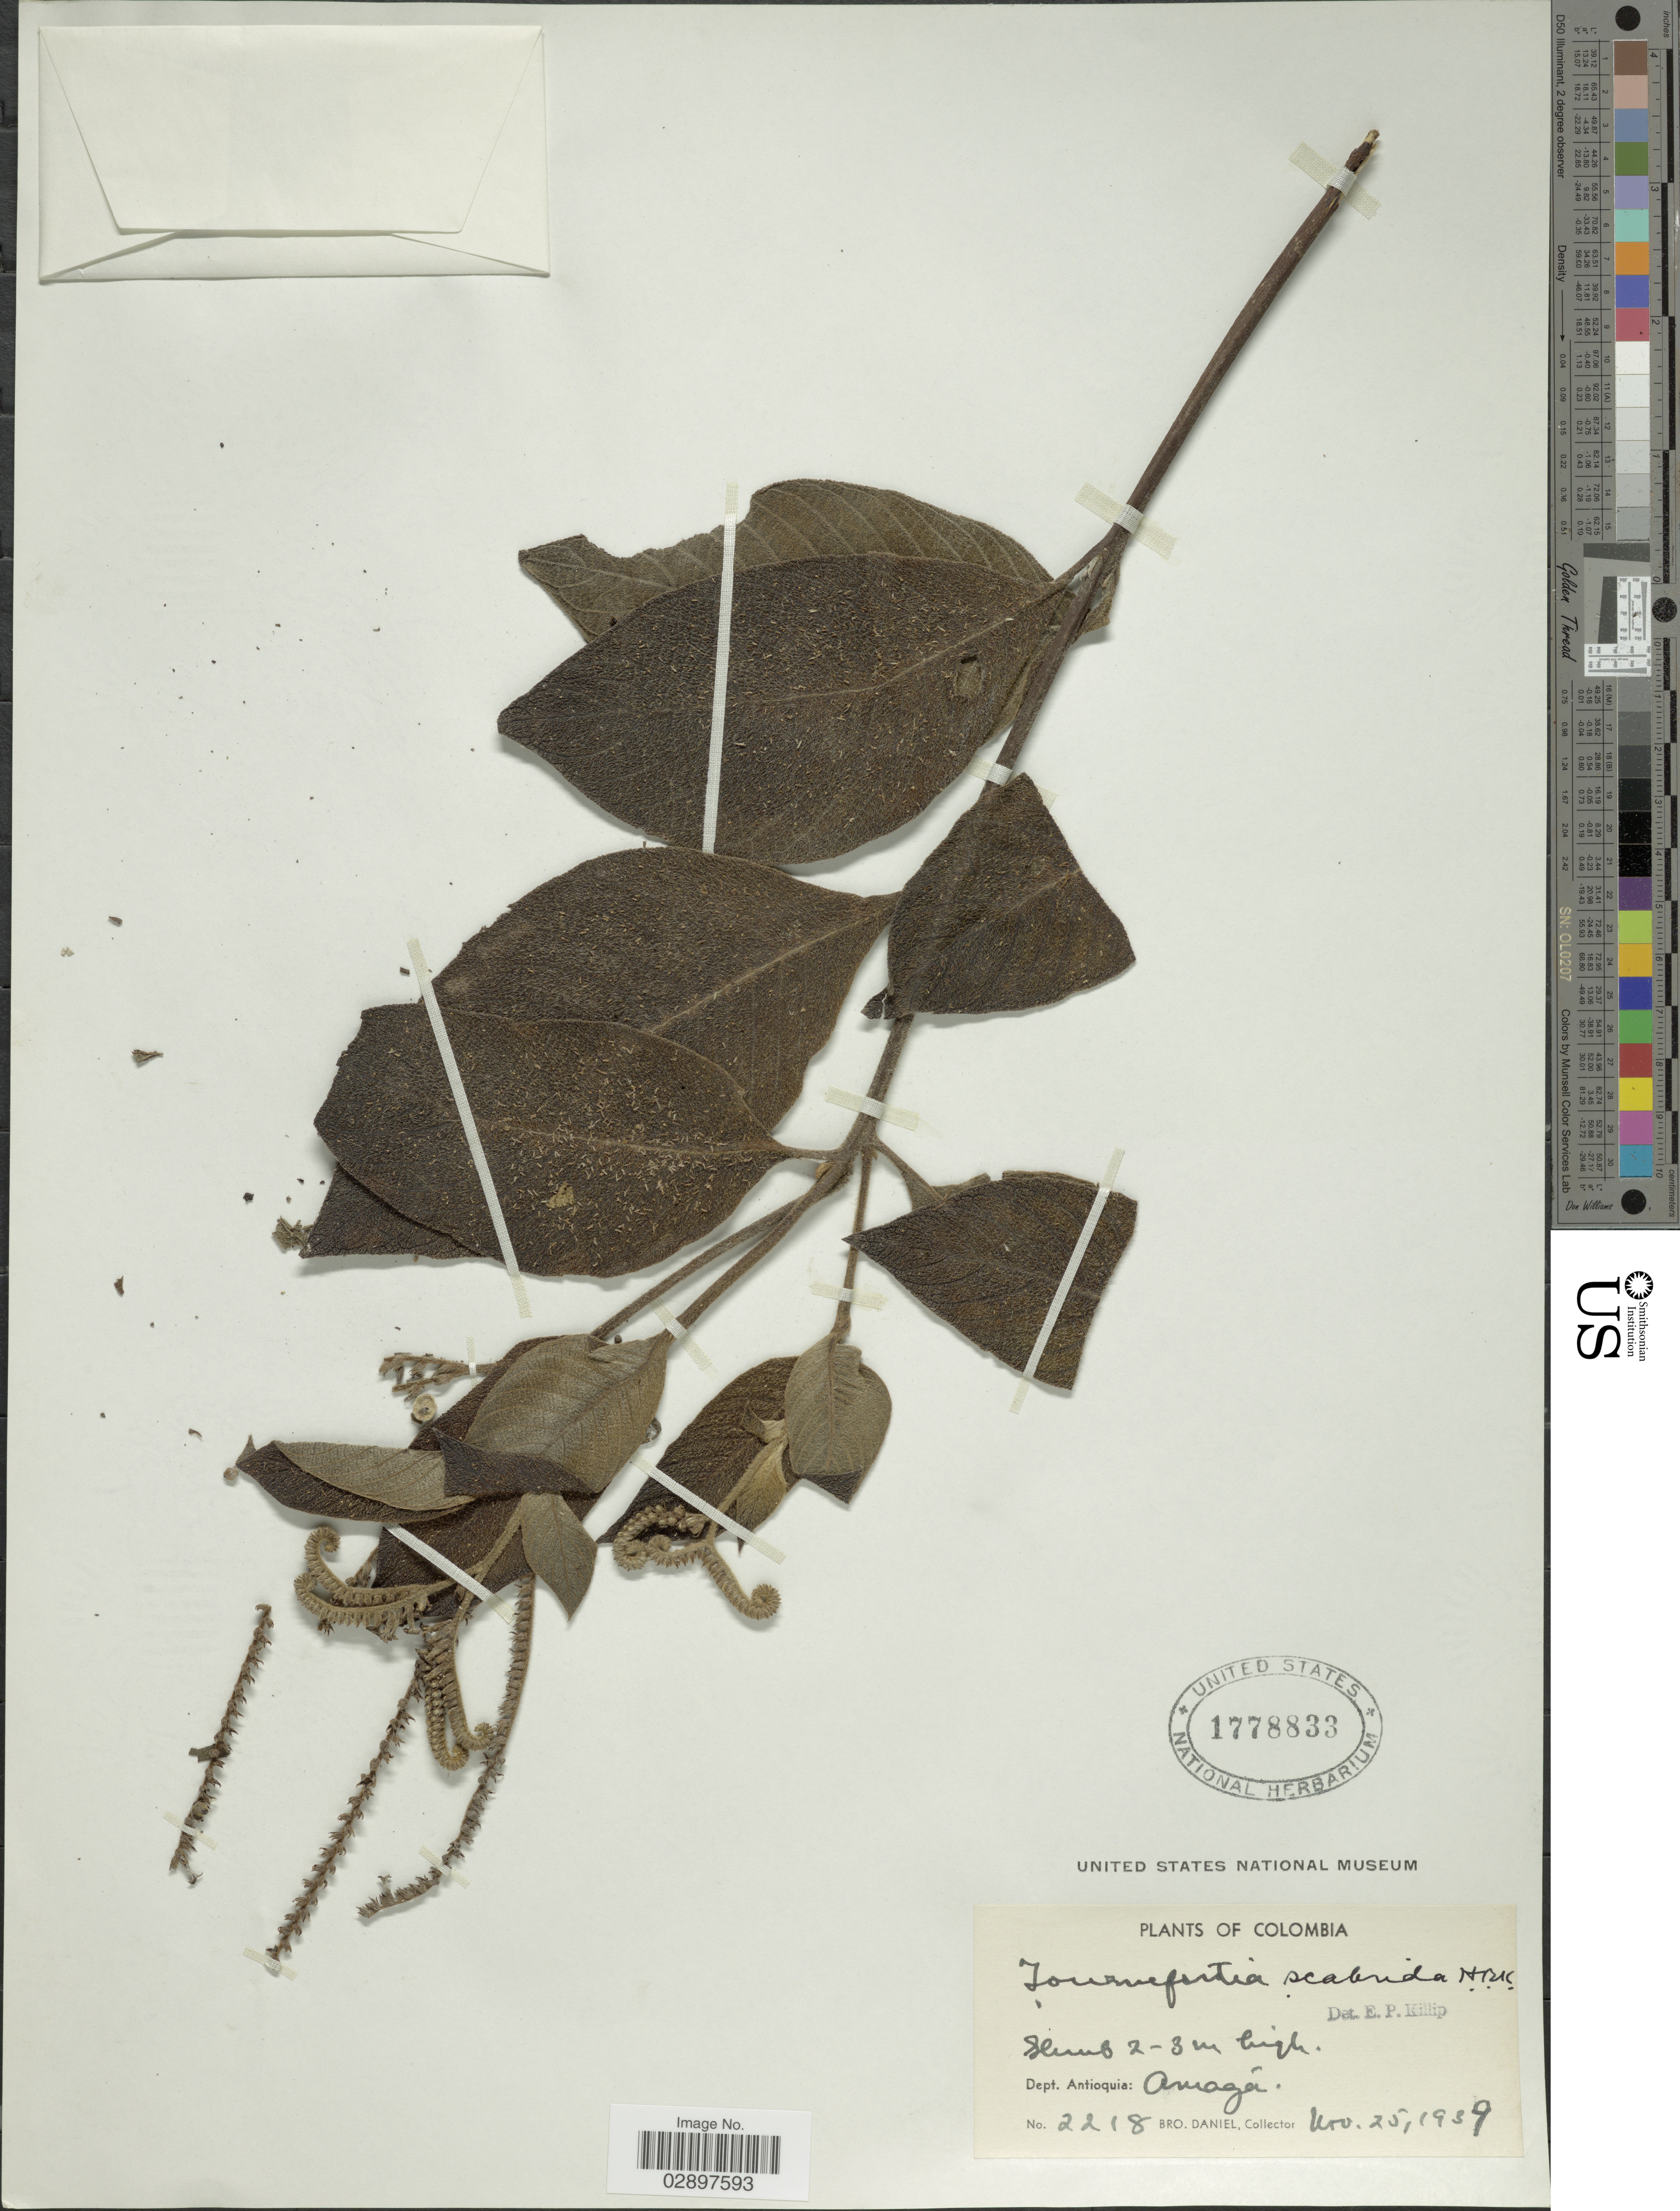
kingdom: Plantae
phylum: Tracheophyta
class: Magnoliopsida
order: Boraginales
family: Heliotropiaceae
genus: Tournefortia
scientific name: Tournefortia scabrida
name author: Kunth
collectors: Bro. Daniel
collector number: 2218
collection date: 1939-11-25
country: Colombia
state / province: Antioquia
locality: Dept. Antioquia: Amagá.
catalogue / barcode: US 1778833